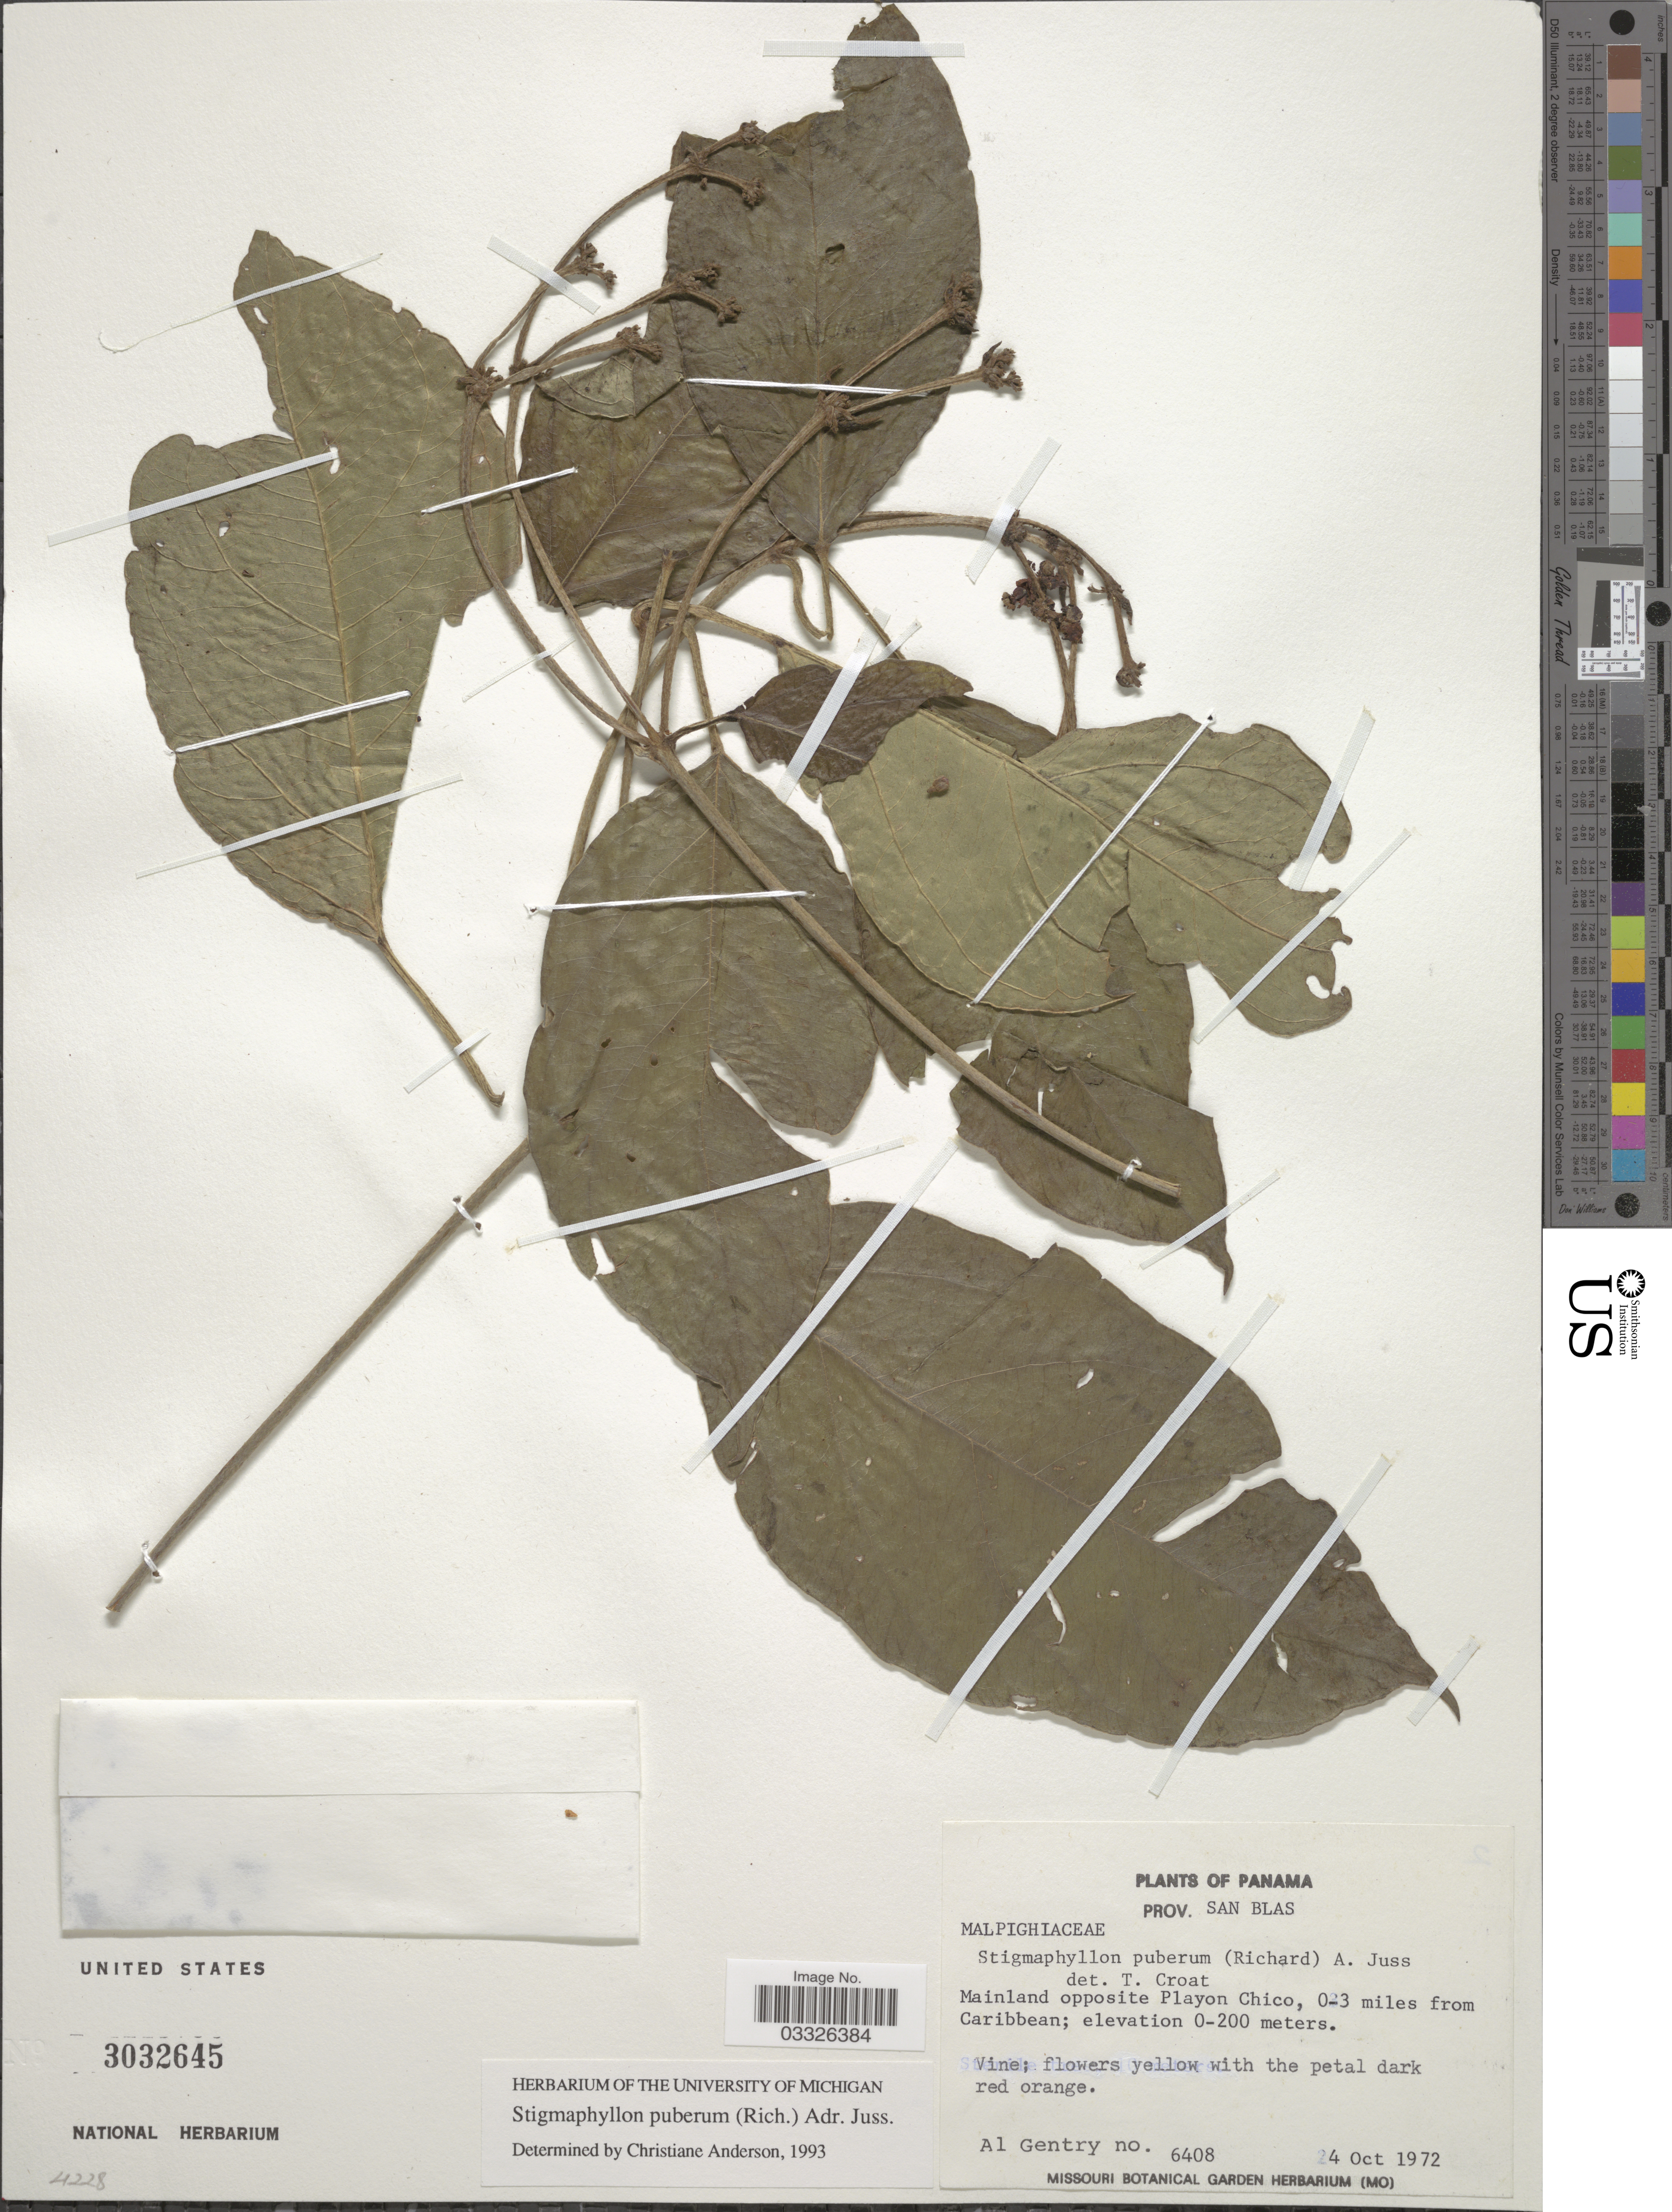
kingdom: Plantae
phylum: Tracheophyta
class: Magnoliopsida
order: Malpighiales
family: Malpighiaceae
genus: Stigmaphyllon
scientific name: Stigmaphyllon puberum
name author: (Rich.) A. Juss.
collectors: A. H. Gentry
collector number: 6408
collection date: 1972-10-04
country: Panama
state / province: Kuna Yala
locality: Mainland opposite Playon Chico, 023 miles from Caribbean.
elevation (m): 0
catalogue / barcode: US 3032645